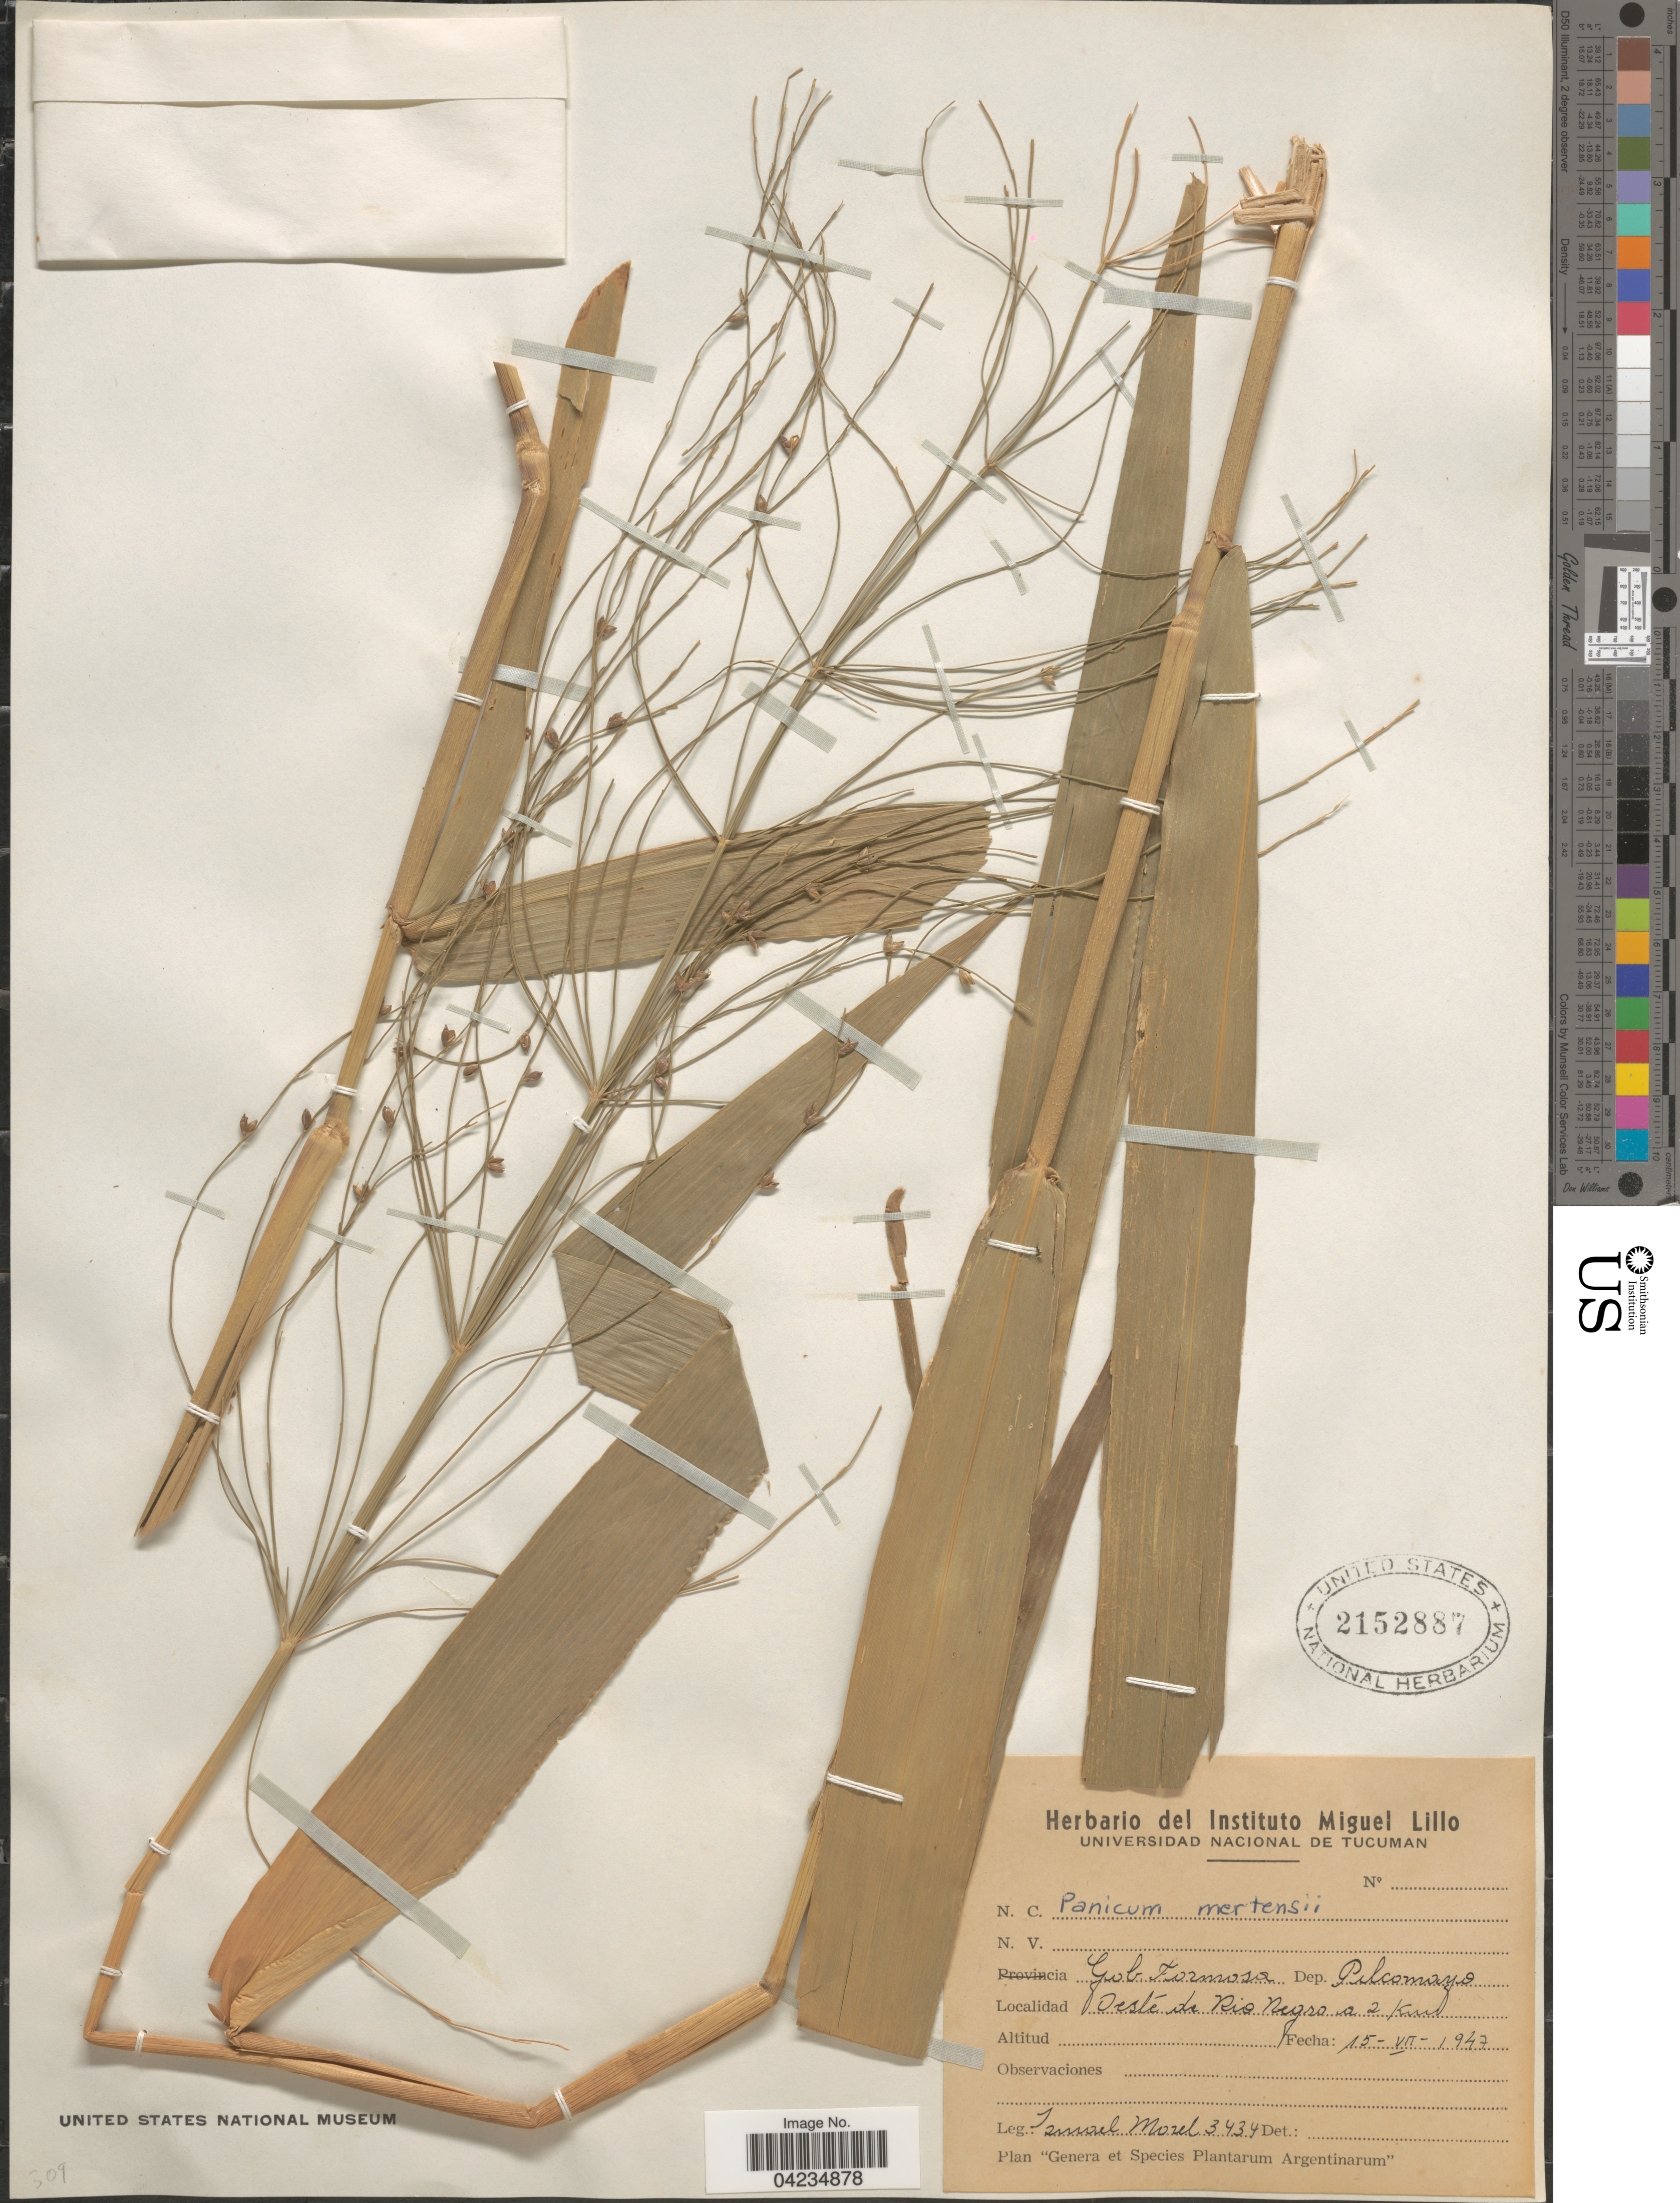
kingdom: Plantae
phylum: Tracheophyta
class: Liliopsida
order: Poales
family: Poaceae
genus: Stephostachys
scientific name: Stephostachys mertensii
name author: (Roth) Zuloaga & Marrone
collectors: I. Morel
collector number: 3434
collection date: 1947-07-15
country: Argentina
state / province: Formosa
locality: Gob. Formosa. Dep. Pilcomayo. Oeste de Rio Negro a 2 Kms.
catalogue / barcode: US 2152887